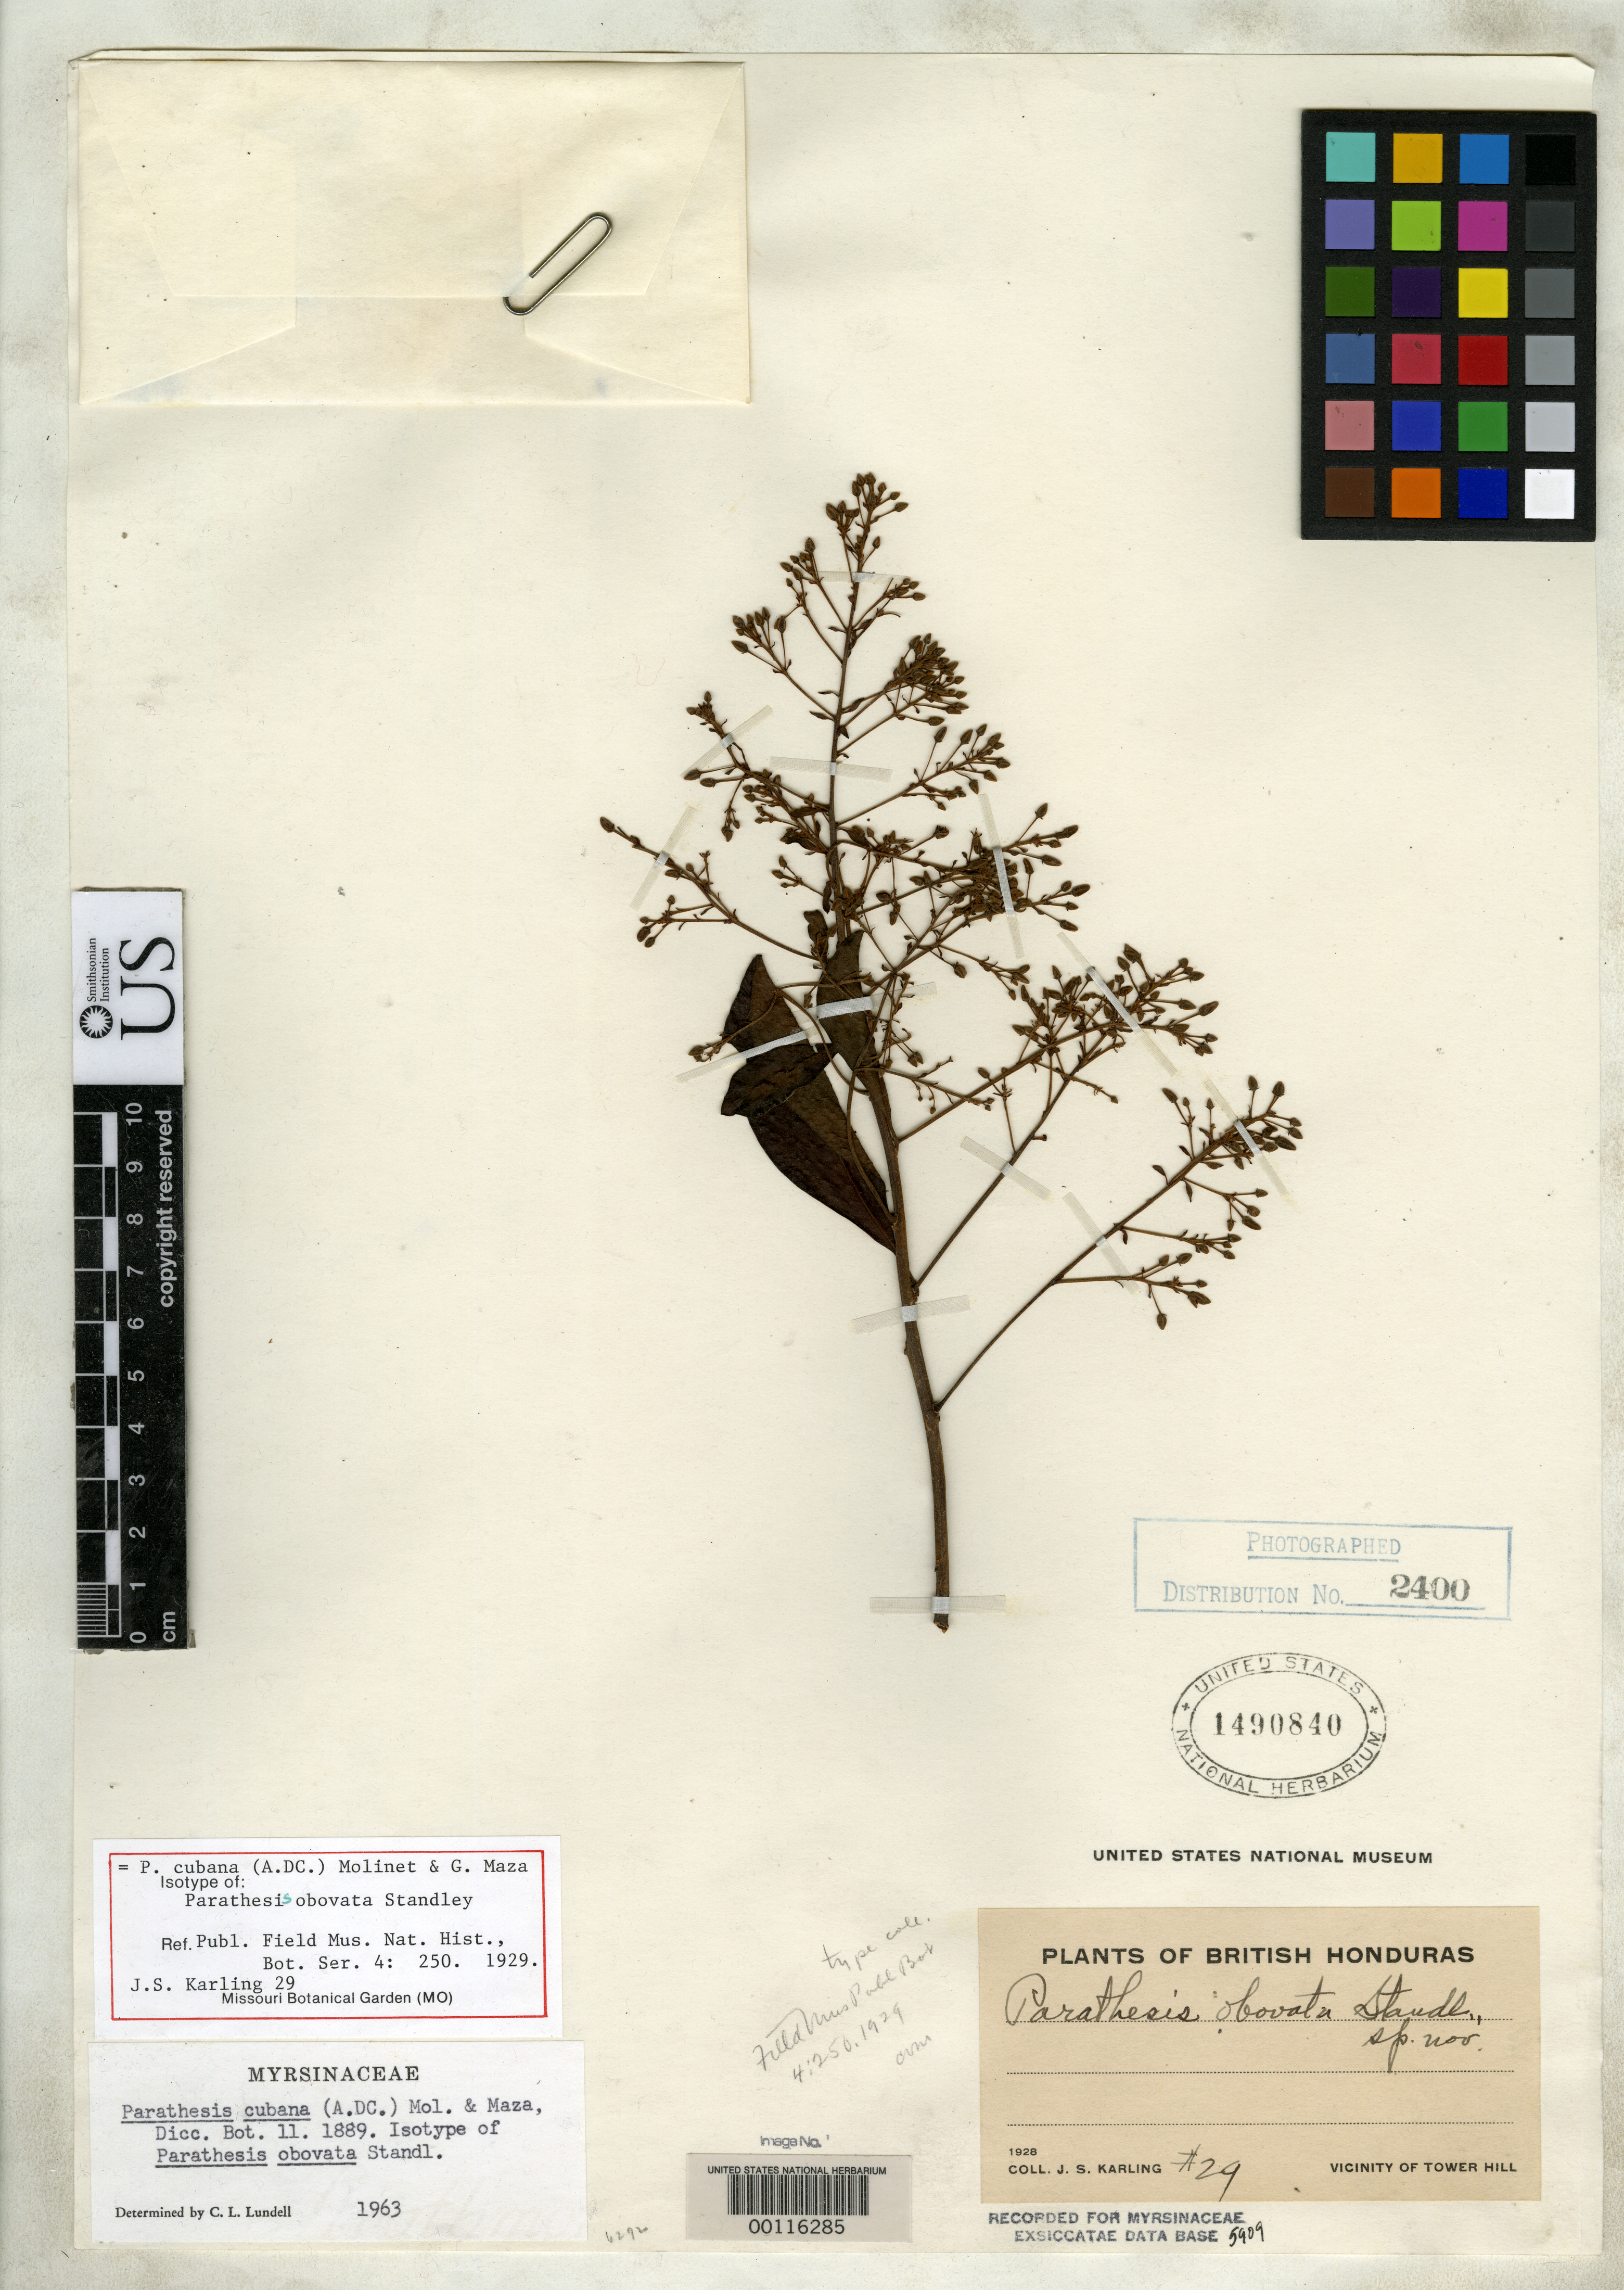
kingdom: Plantae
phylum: Tracheophyta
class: Magnoliopsida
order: Ericales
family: Primulaceae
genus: Parathesis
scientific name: Parathesis obovata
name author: Standl.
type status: Isotype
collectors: J. Karling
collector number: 29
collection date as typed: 1928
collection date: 1928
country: Belize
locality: British Honduras, Vicinity of Tower Hill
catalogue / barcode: US 1490840